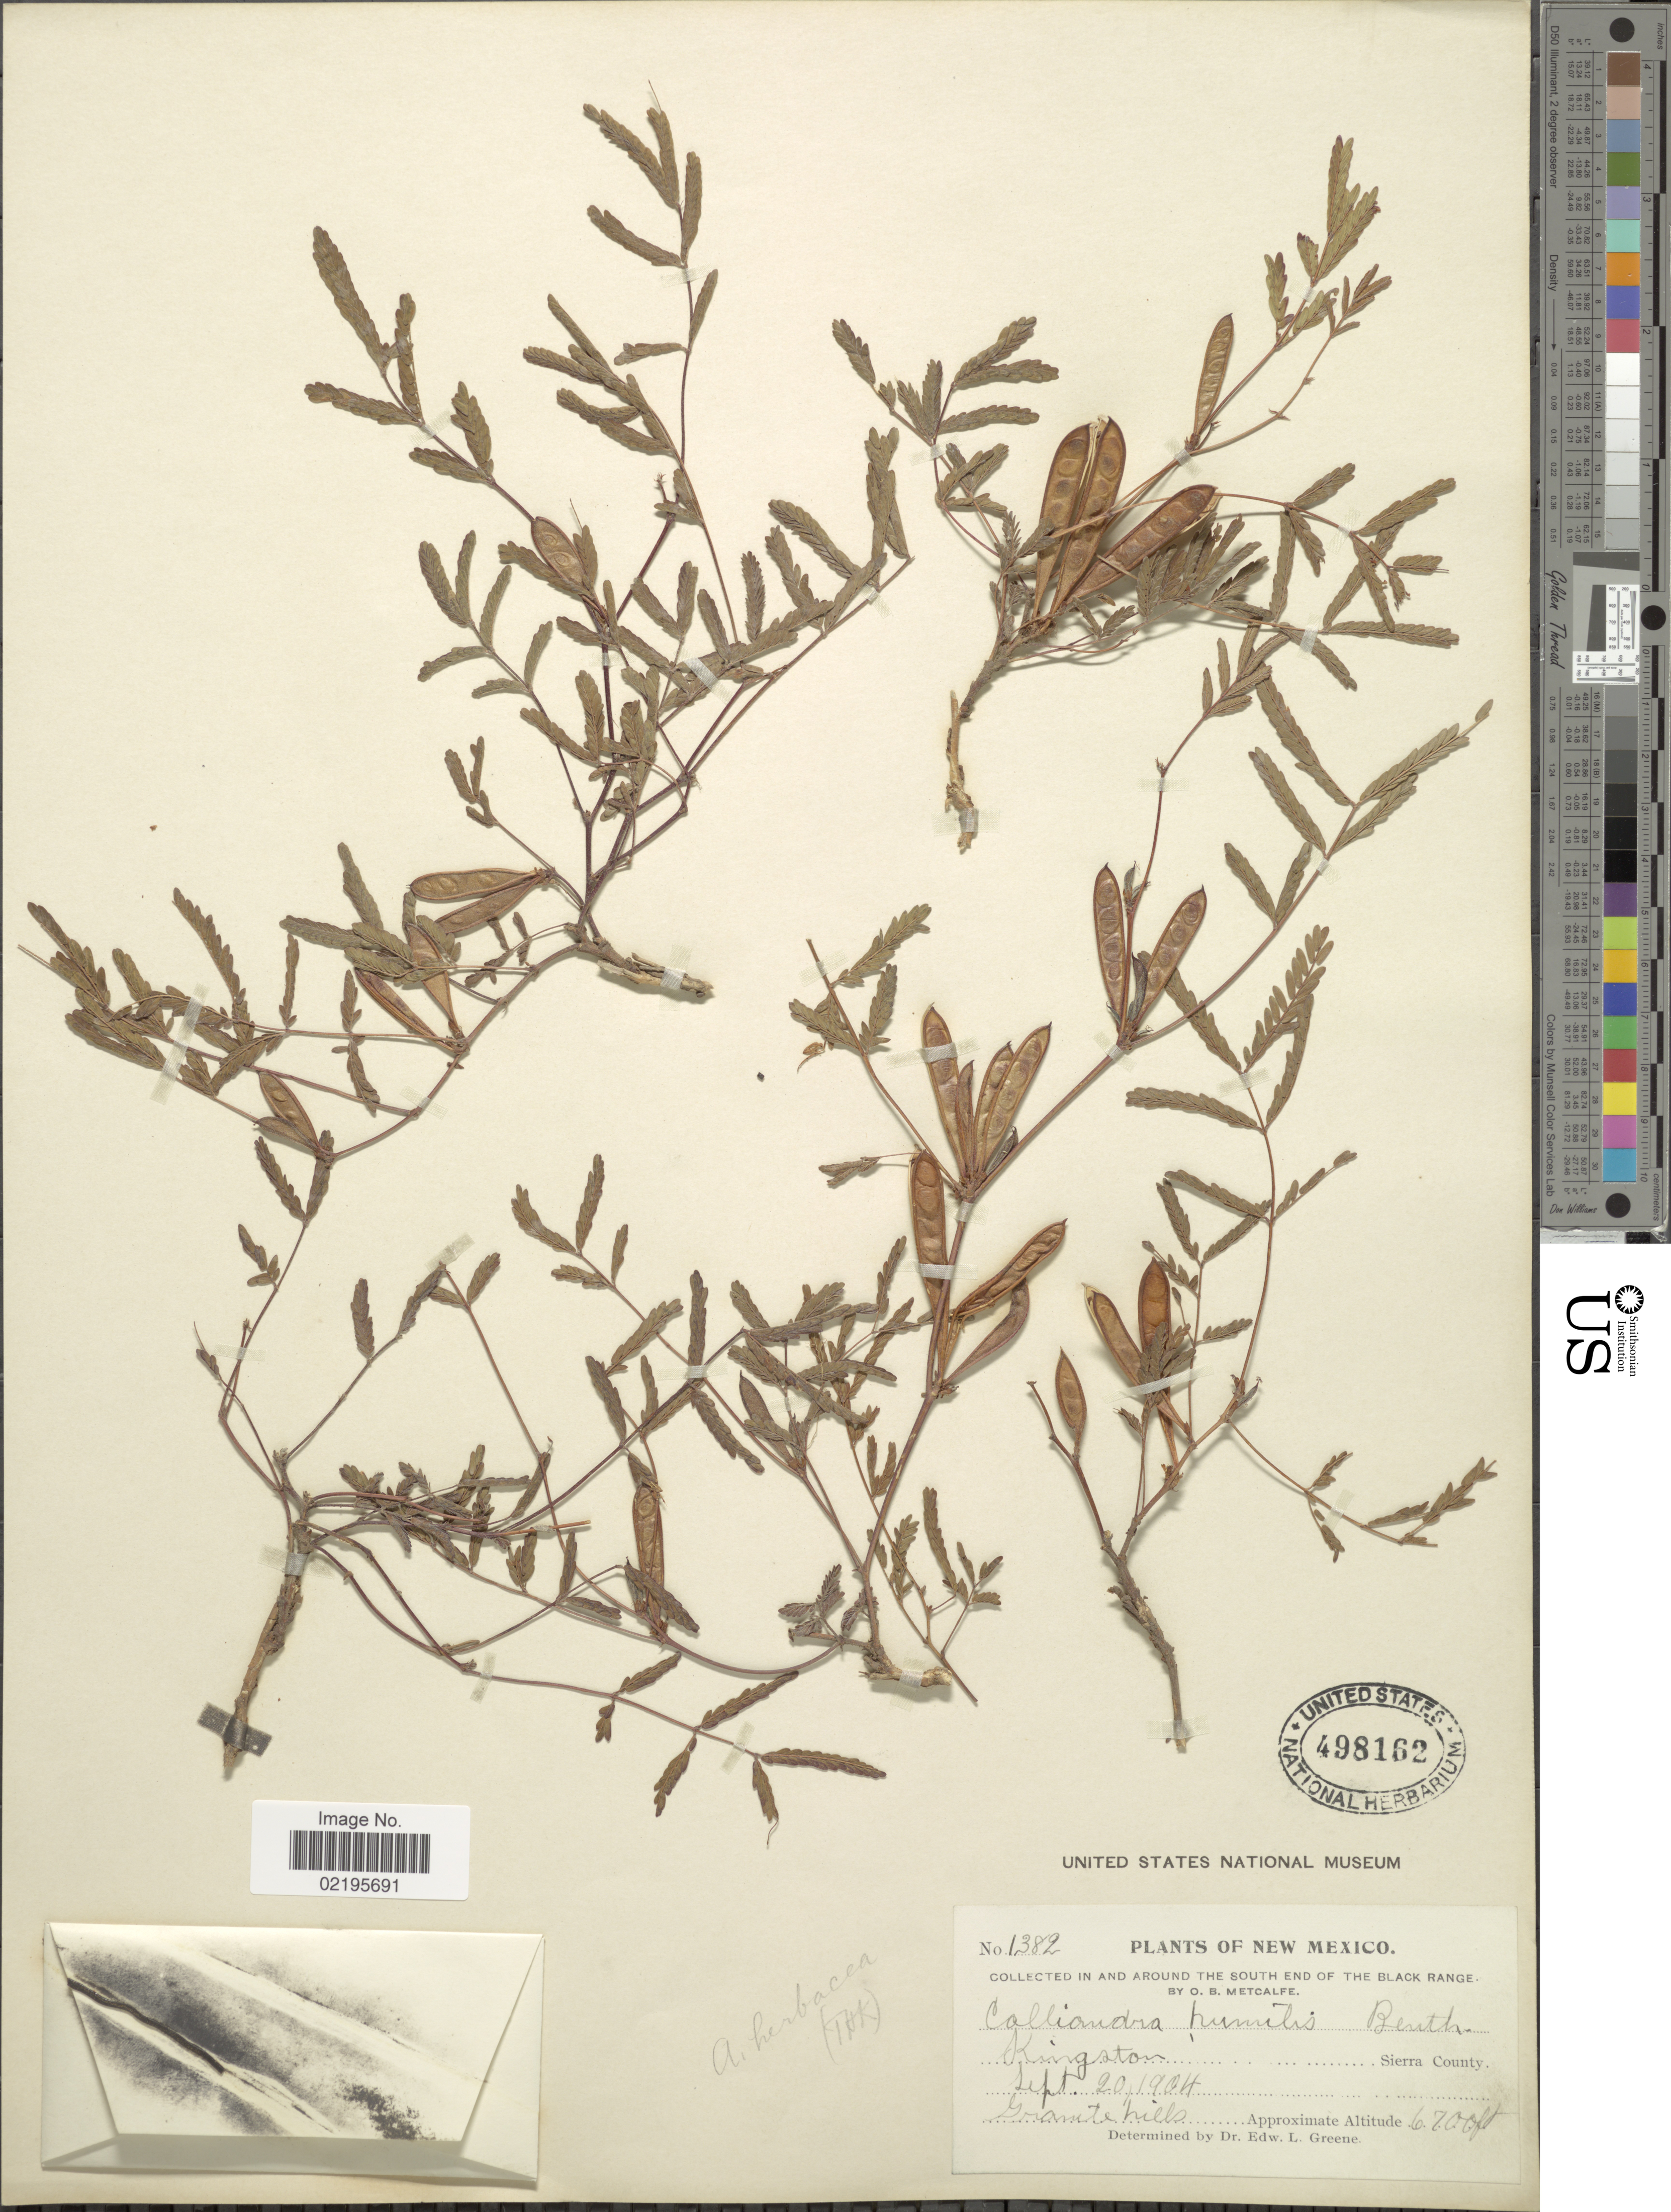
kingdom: Plantae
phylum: Tracheophyta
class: Magnoliopsida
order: Fabales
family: Fabaceae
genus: Calliandra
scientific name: Calliandra humilis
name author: Benth.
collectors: O. B. Metcalfe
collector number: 1382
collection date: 1904-09-20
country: United States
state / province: New Mexico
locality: In and around the south end of the Black Range, Kingston, Sierra County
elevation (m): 2042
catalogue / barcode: US 498162